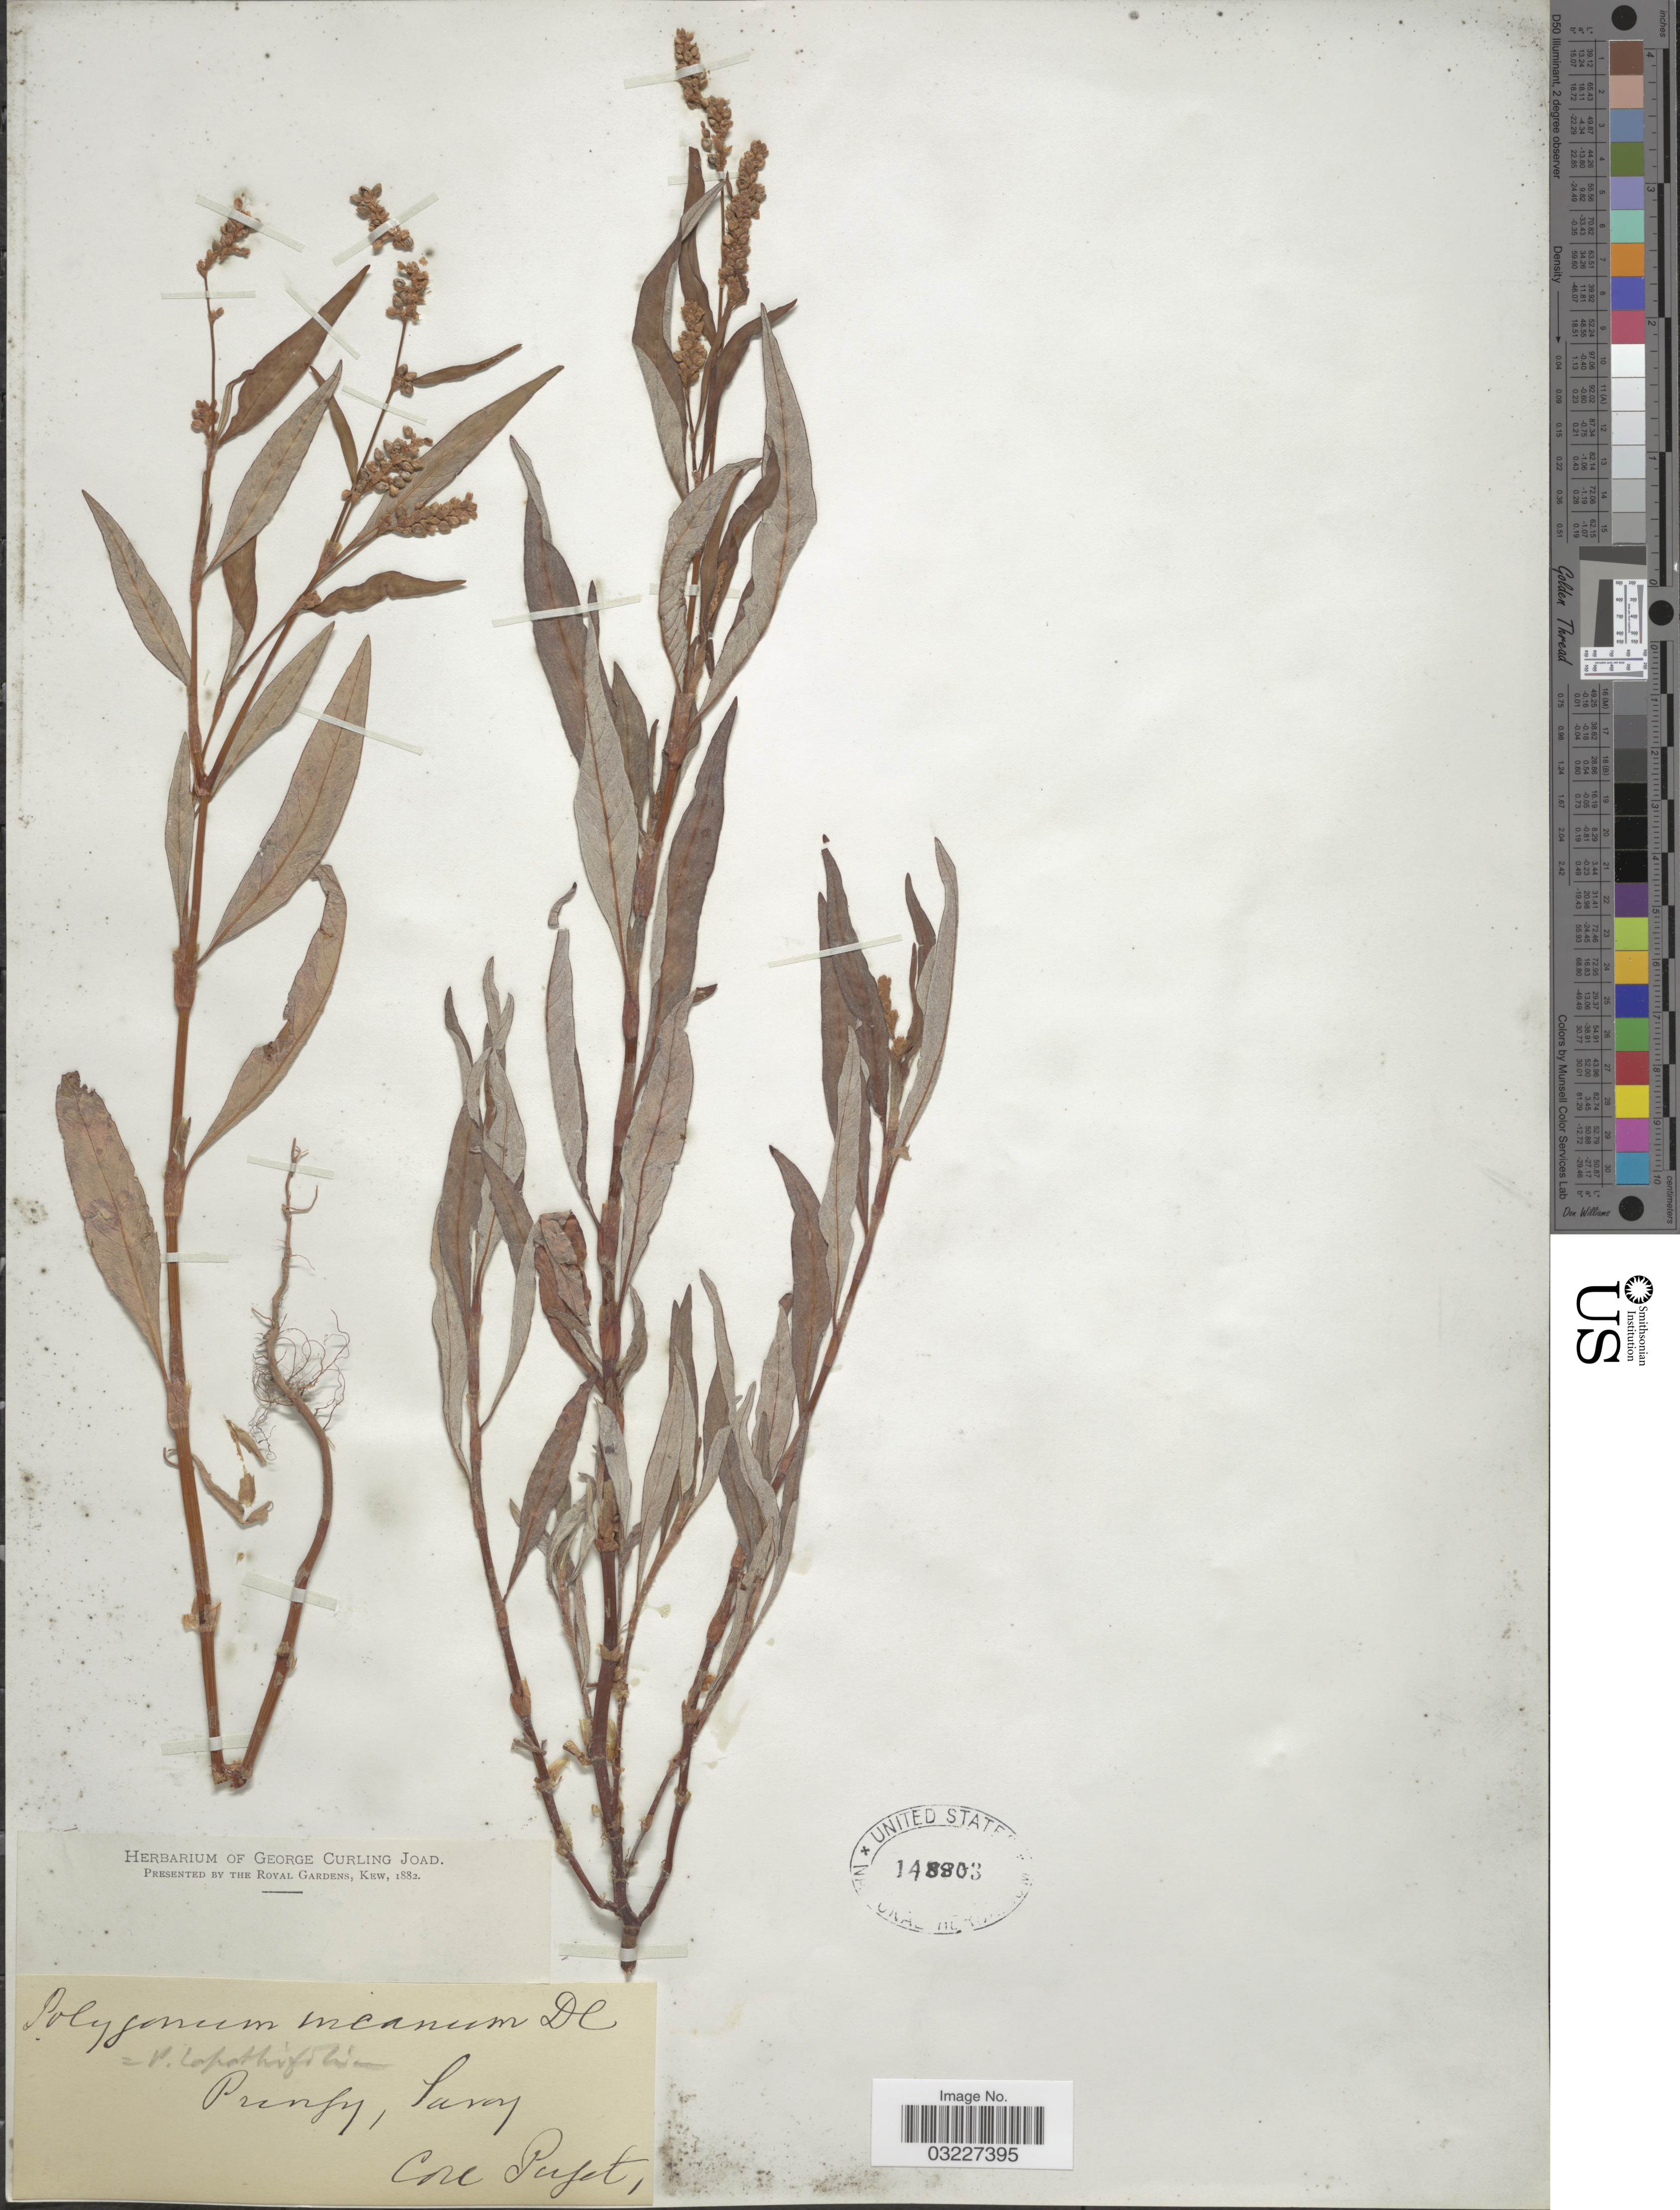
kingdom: Plantae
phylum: Tracheophyta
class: Magnoliopsida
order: Caryophyllales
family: Polygonaceae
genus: Polygonum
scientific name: Polygonum lapathifolium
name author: L.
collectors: -. Puget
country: France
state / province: Auvergne-Rhône-Alpes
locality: Pringy, Savoy.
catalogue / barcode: US 148803